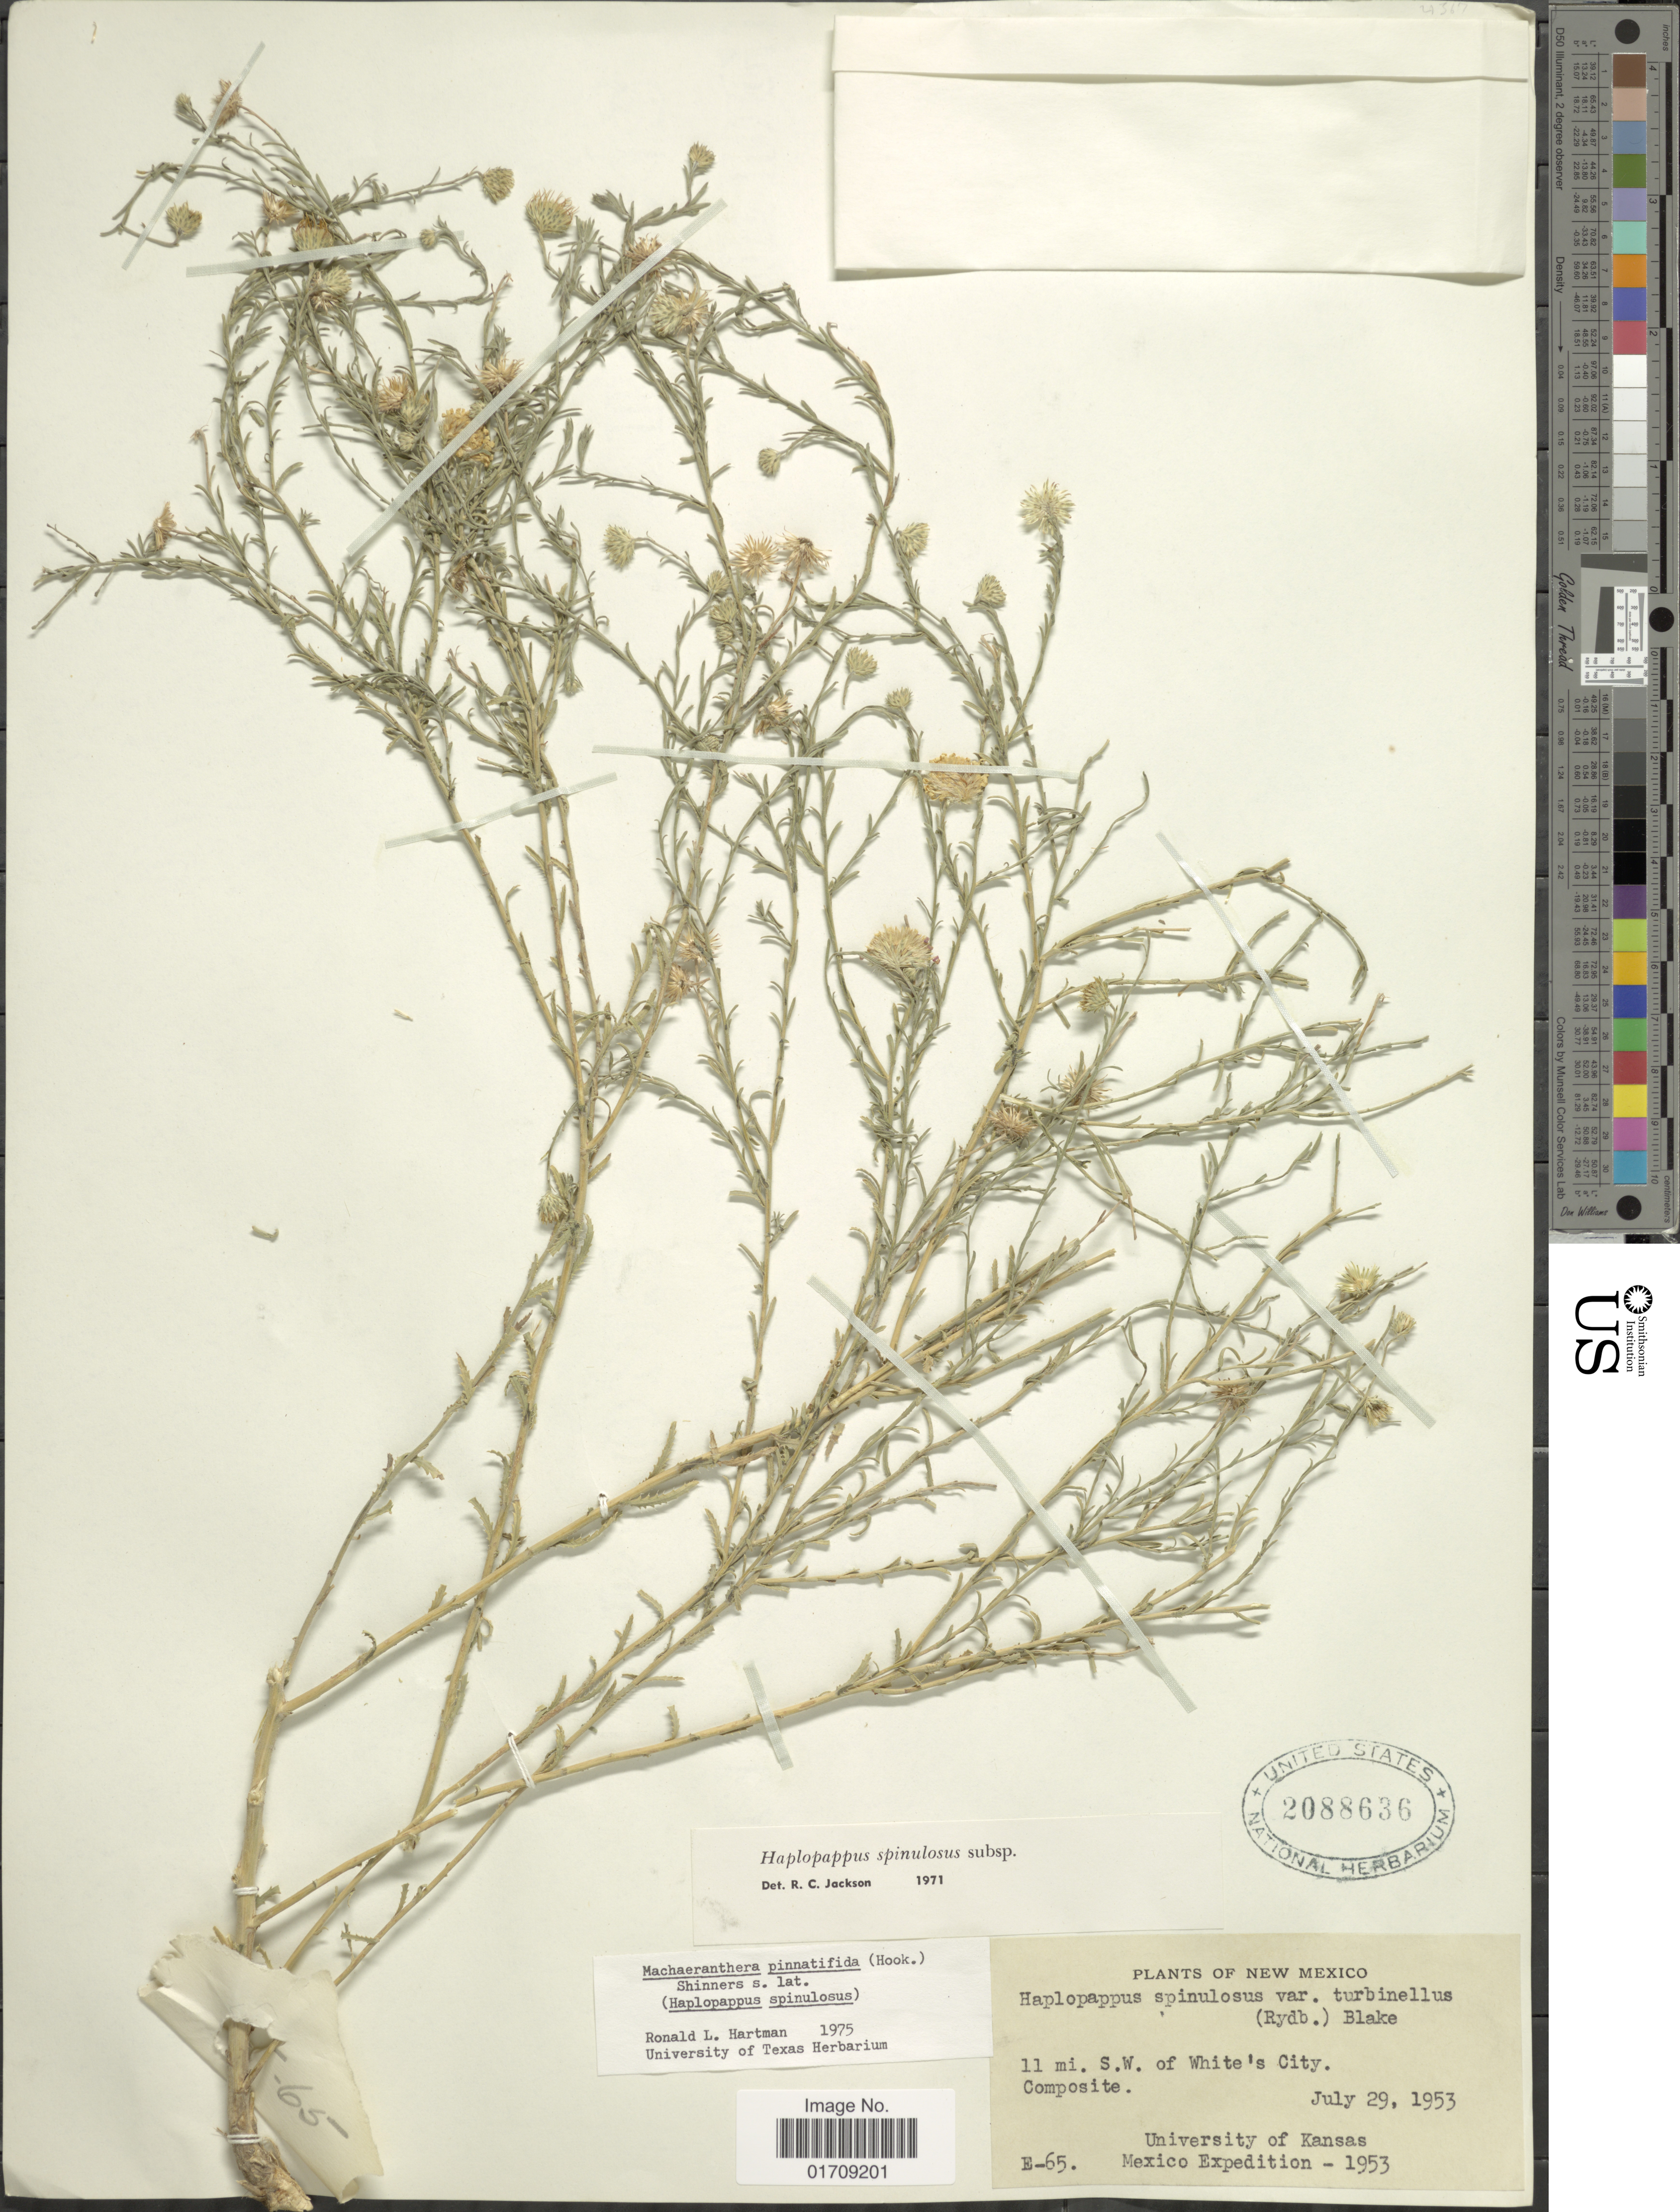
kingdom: Plantae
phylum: Tracheophyta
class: Magnoliopsida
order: Asterales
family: Asteraceae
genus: Machaeranthera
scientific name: Machaeranthera pinnatifida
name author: (Hook.) Shinners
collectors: University of Kansas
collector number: E-65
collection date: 1953-07-29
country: United States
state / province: New Mexico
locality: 11 mi. S. W. of White's City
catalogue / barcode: US 2088636